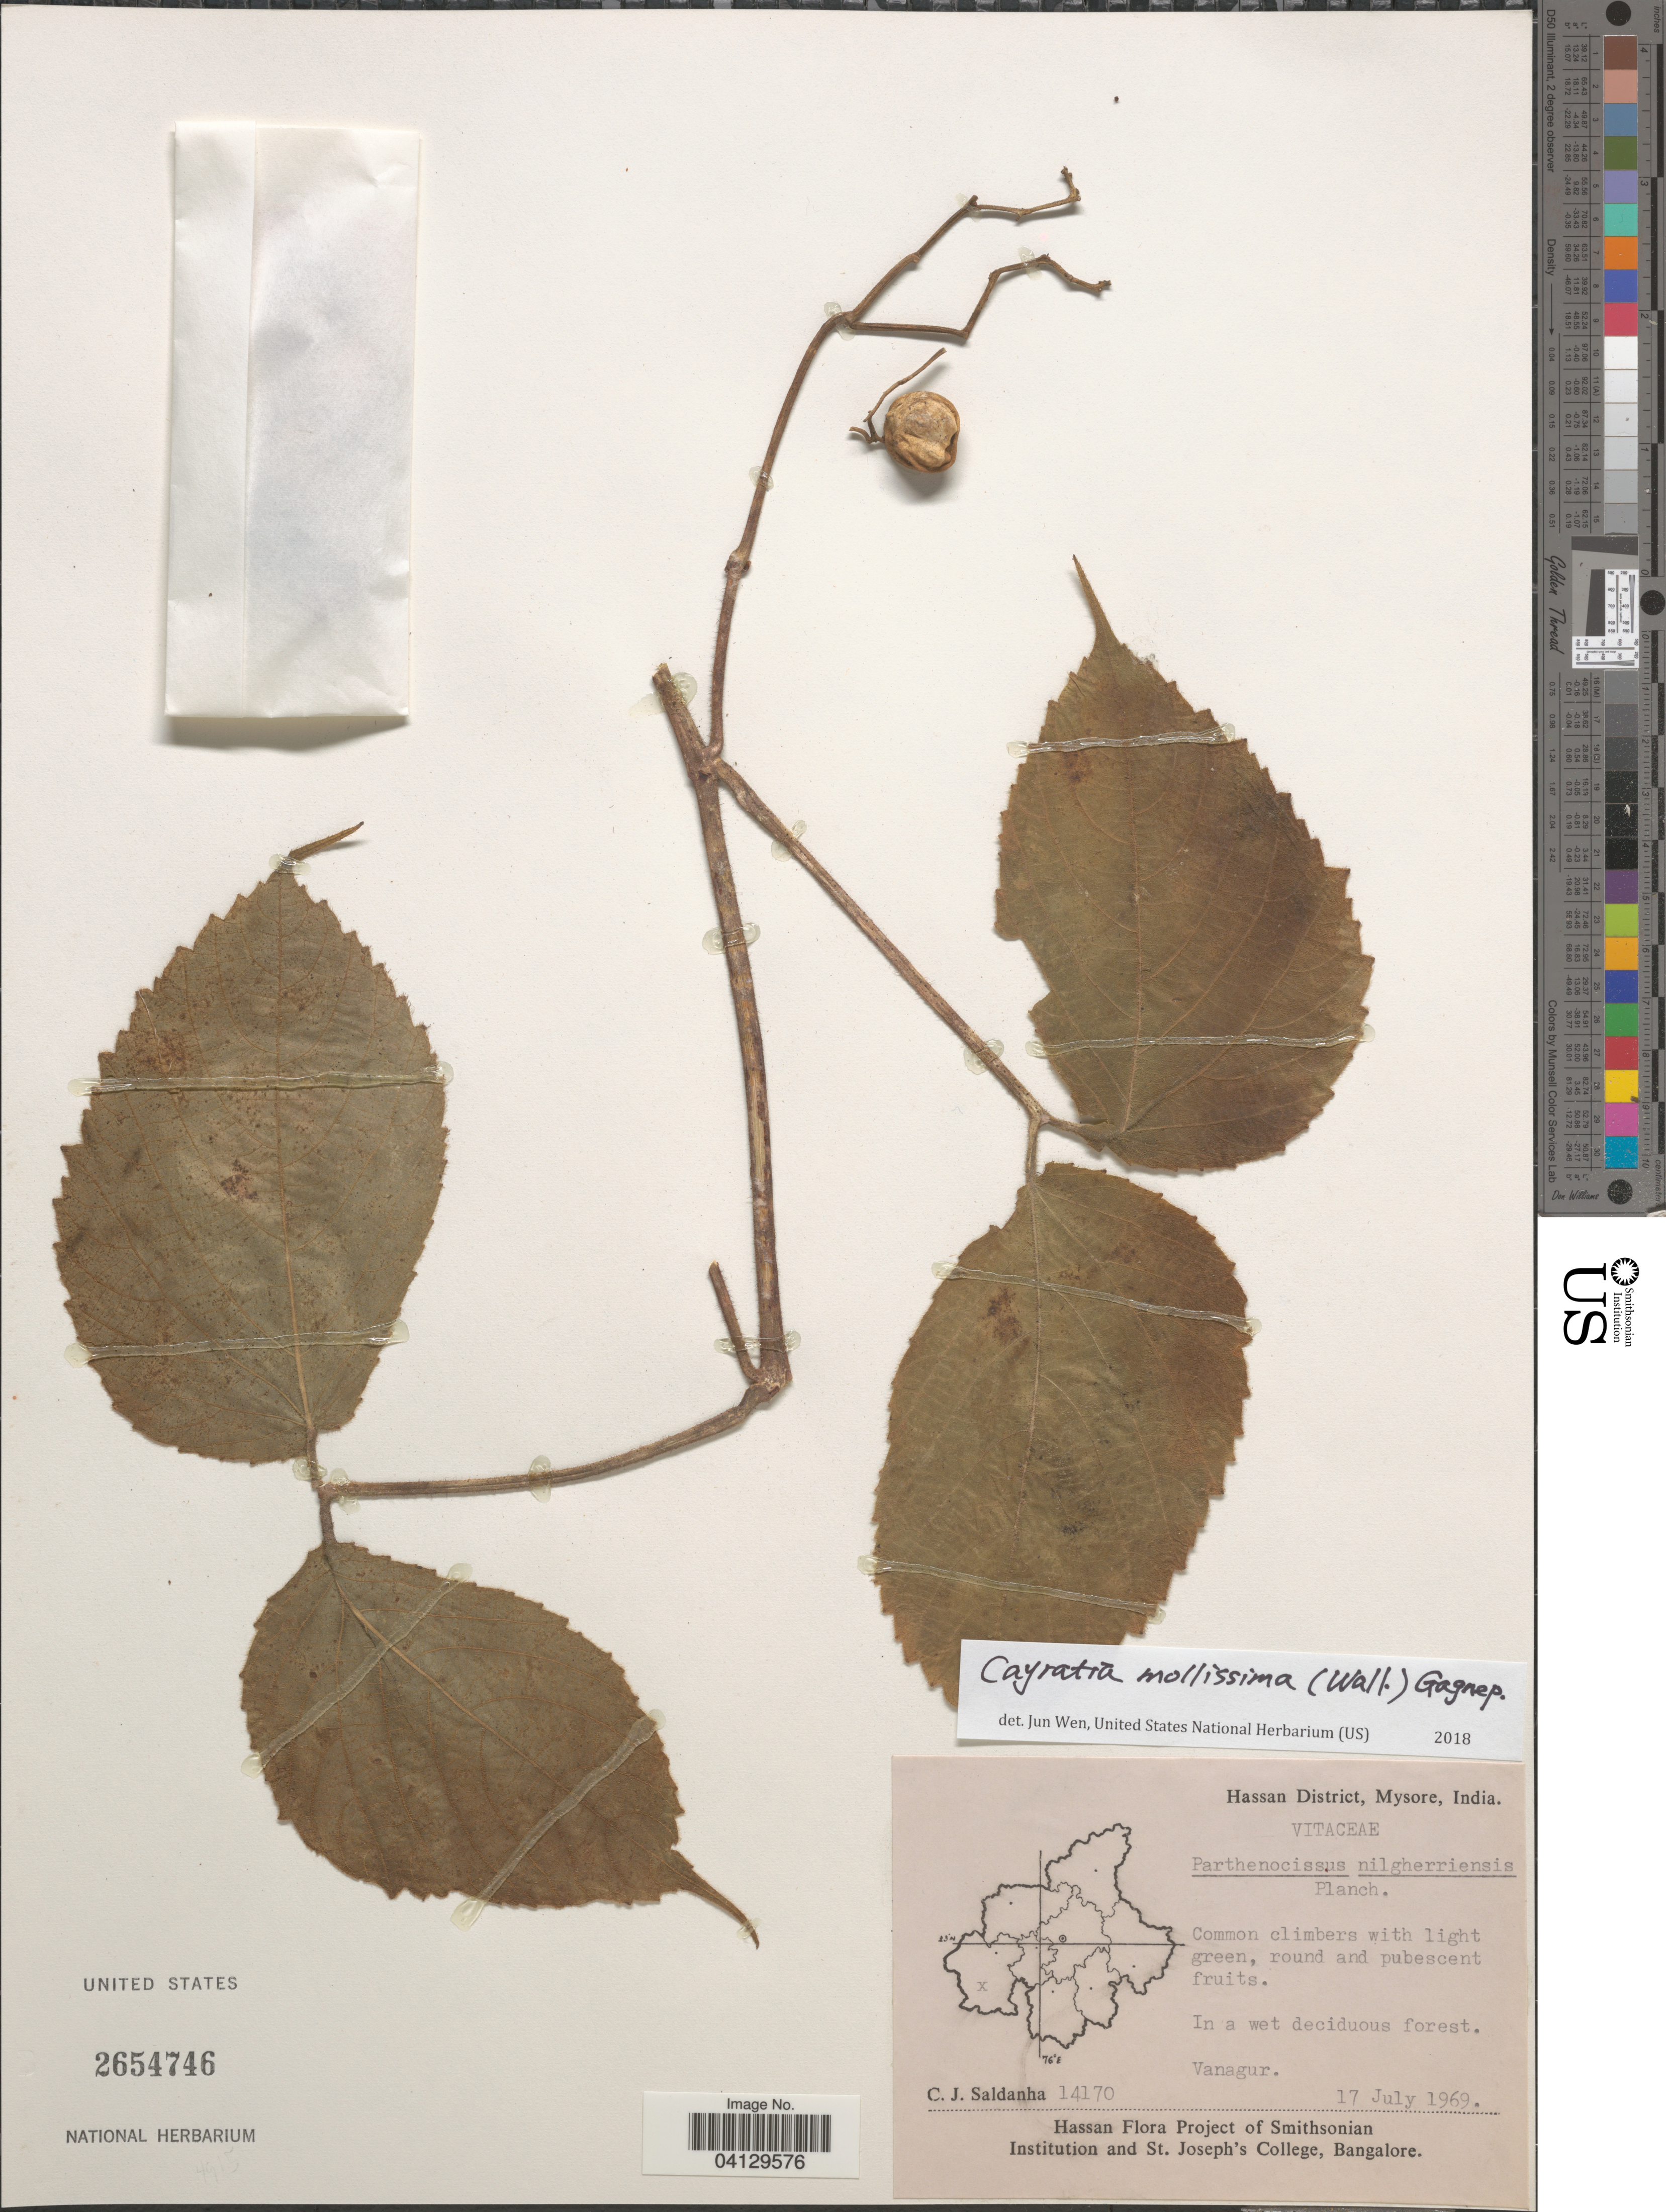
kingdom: Plantae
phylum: Tracheophyta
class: Magnoliopsida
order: Vitales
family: Vitaceae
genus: Cayratia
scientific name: Cayratia mollissima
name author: (A. Wall) Gagnep.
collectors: C. J. Saldanha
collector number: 14170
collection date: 1969-07-17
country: India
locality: Hassan District, Mysore. Vanagur.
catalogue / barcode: US 2654746